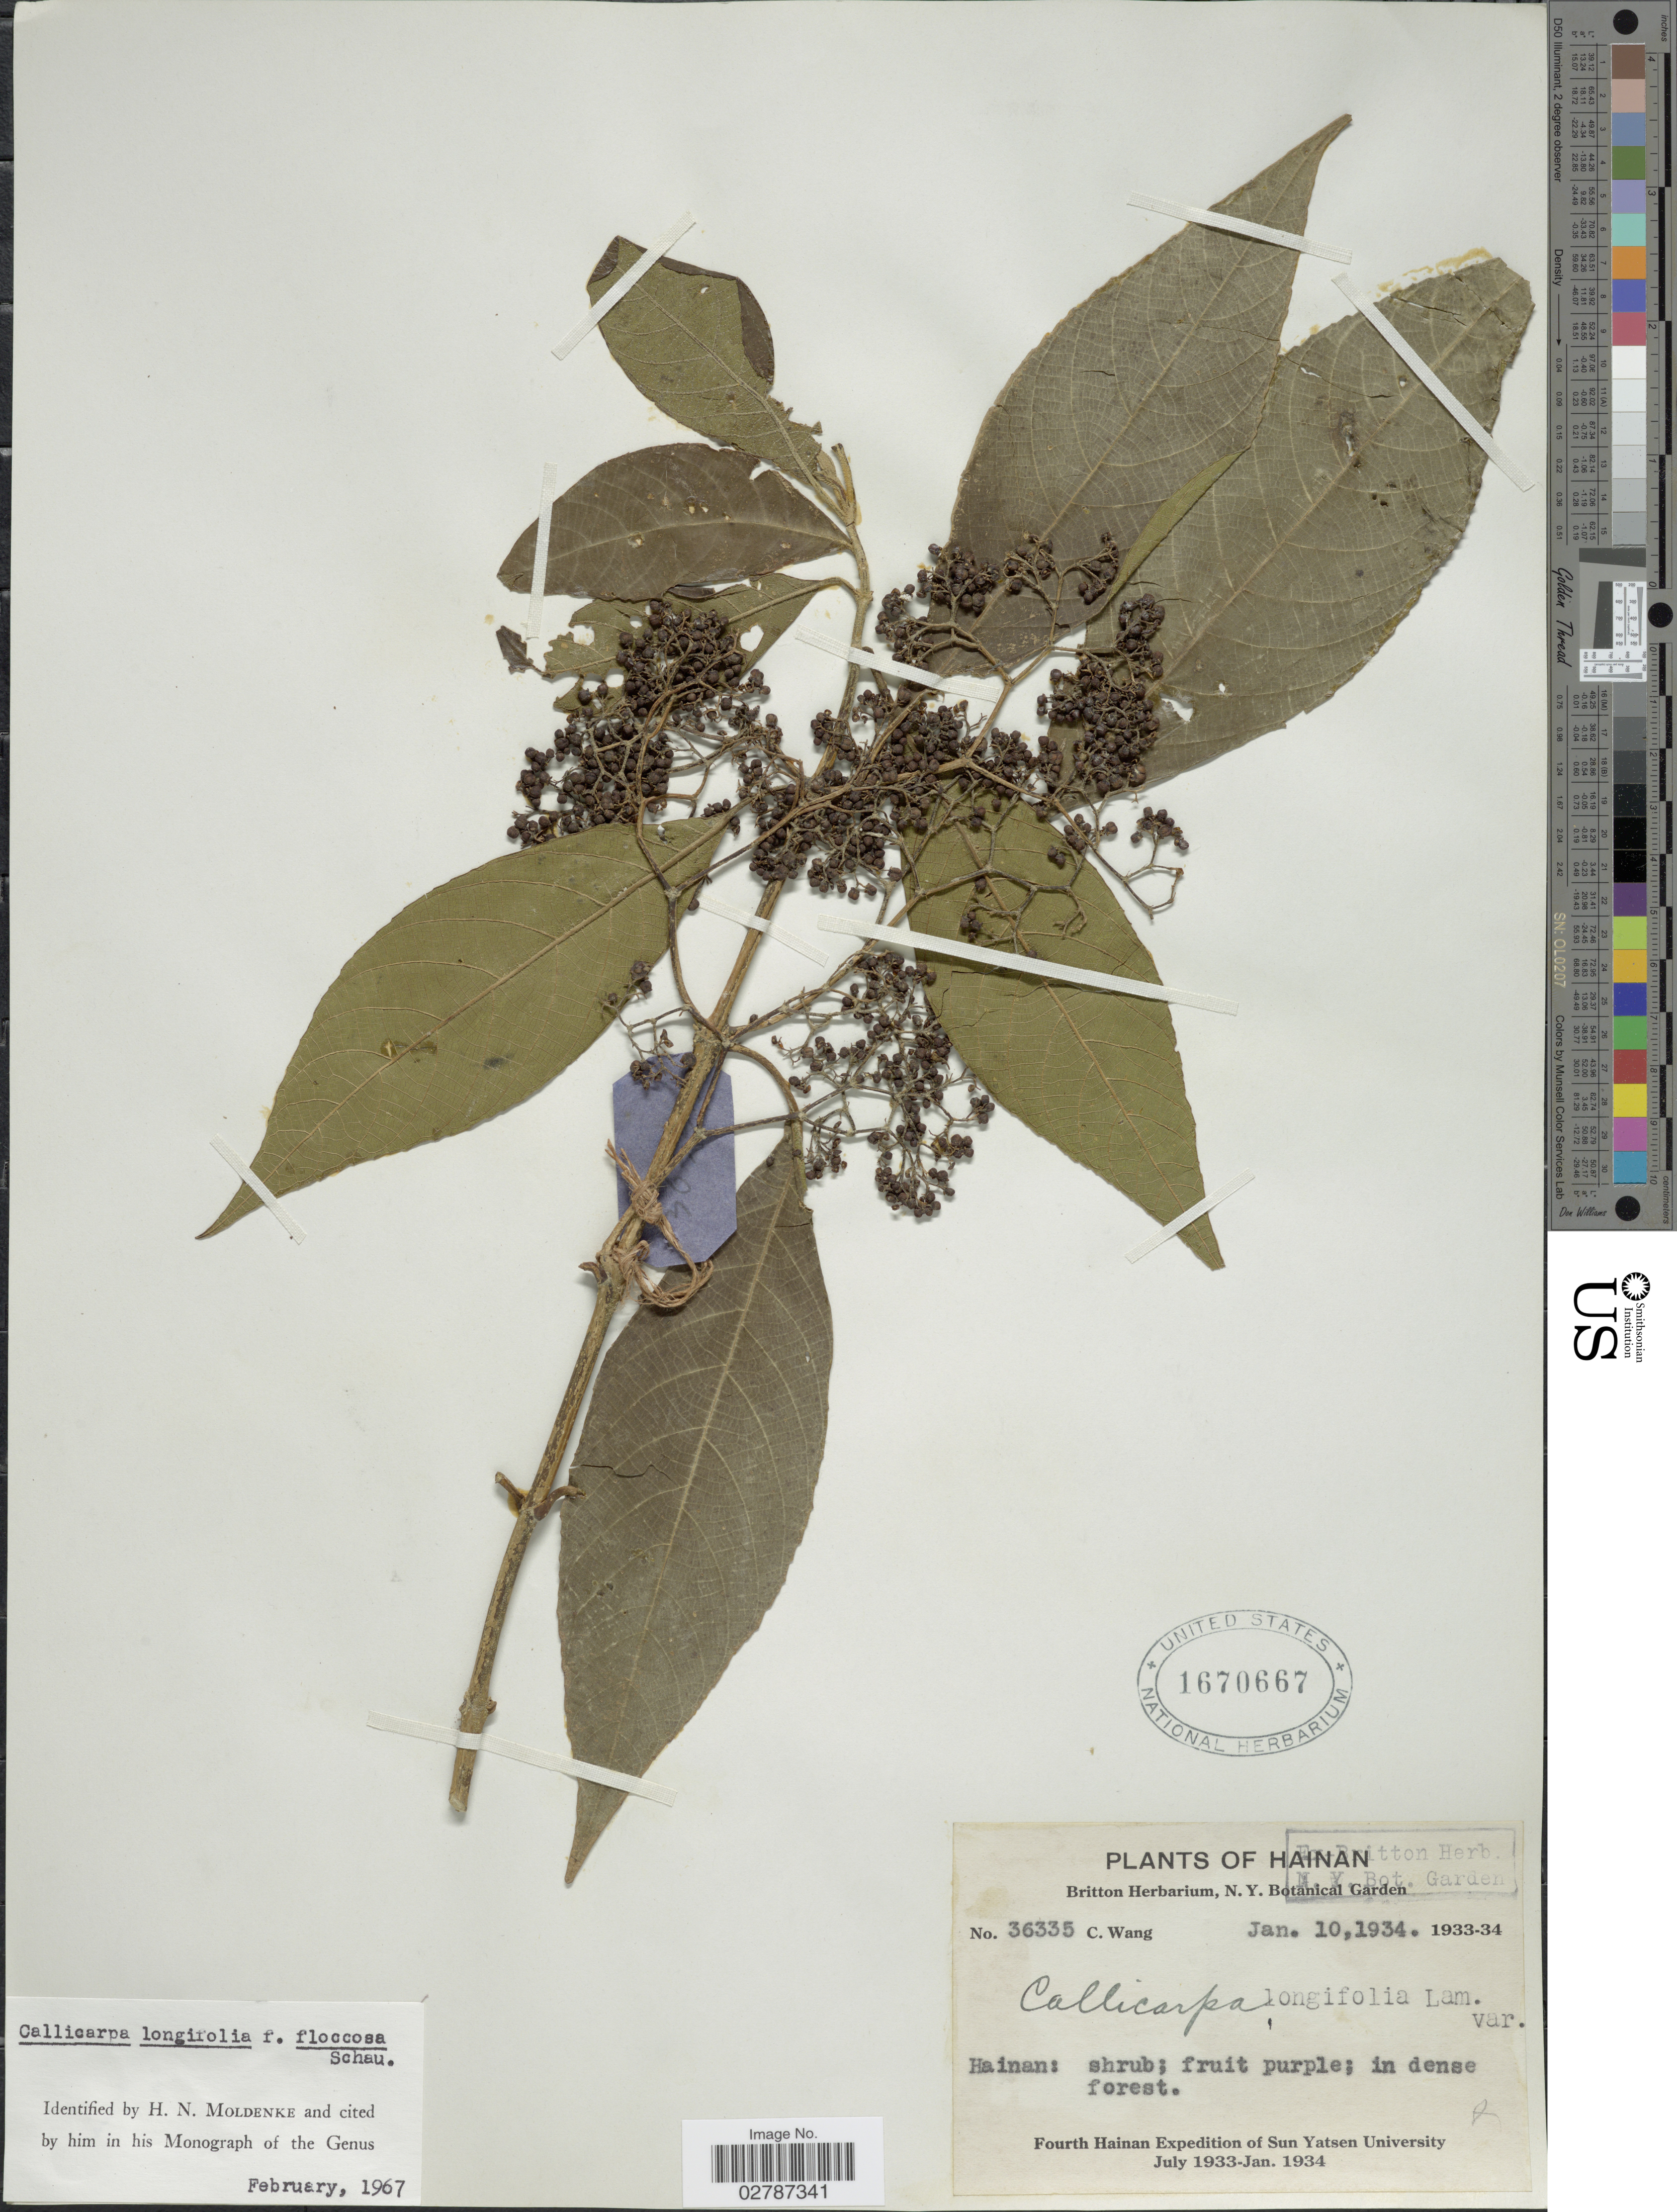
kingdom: Plantae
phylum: Tracheophyta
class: Magnoliopsida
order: Lamiales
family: Lamiaceae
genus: Callicarpa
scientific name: Callicarpa longifolia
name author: Lam.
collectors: C. Wang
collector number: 36335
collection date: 1934-01-10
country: China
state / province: Hainan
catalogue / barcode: US 1670667